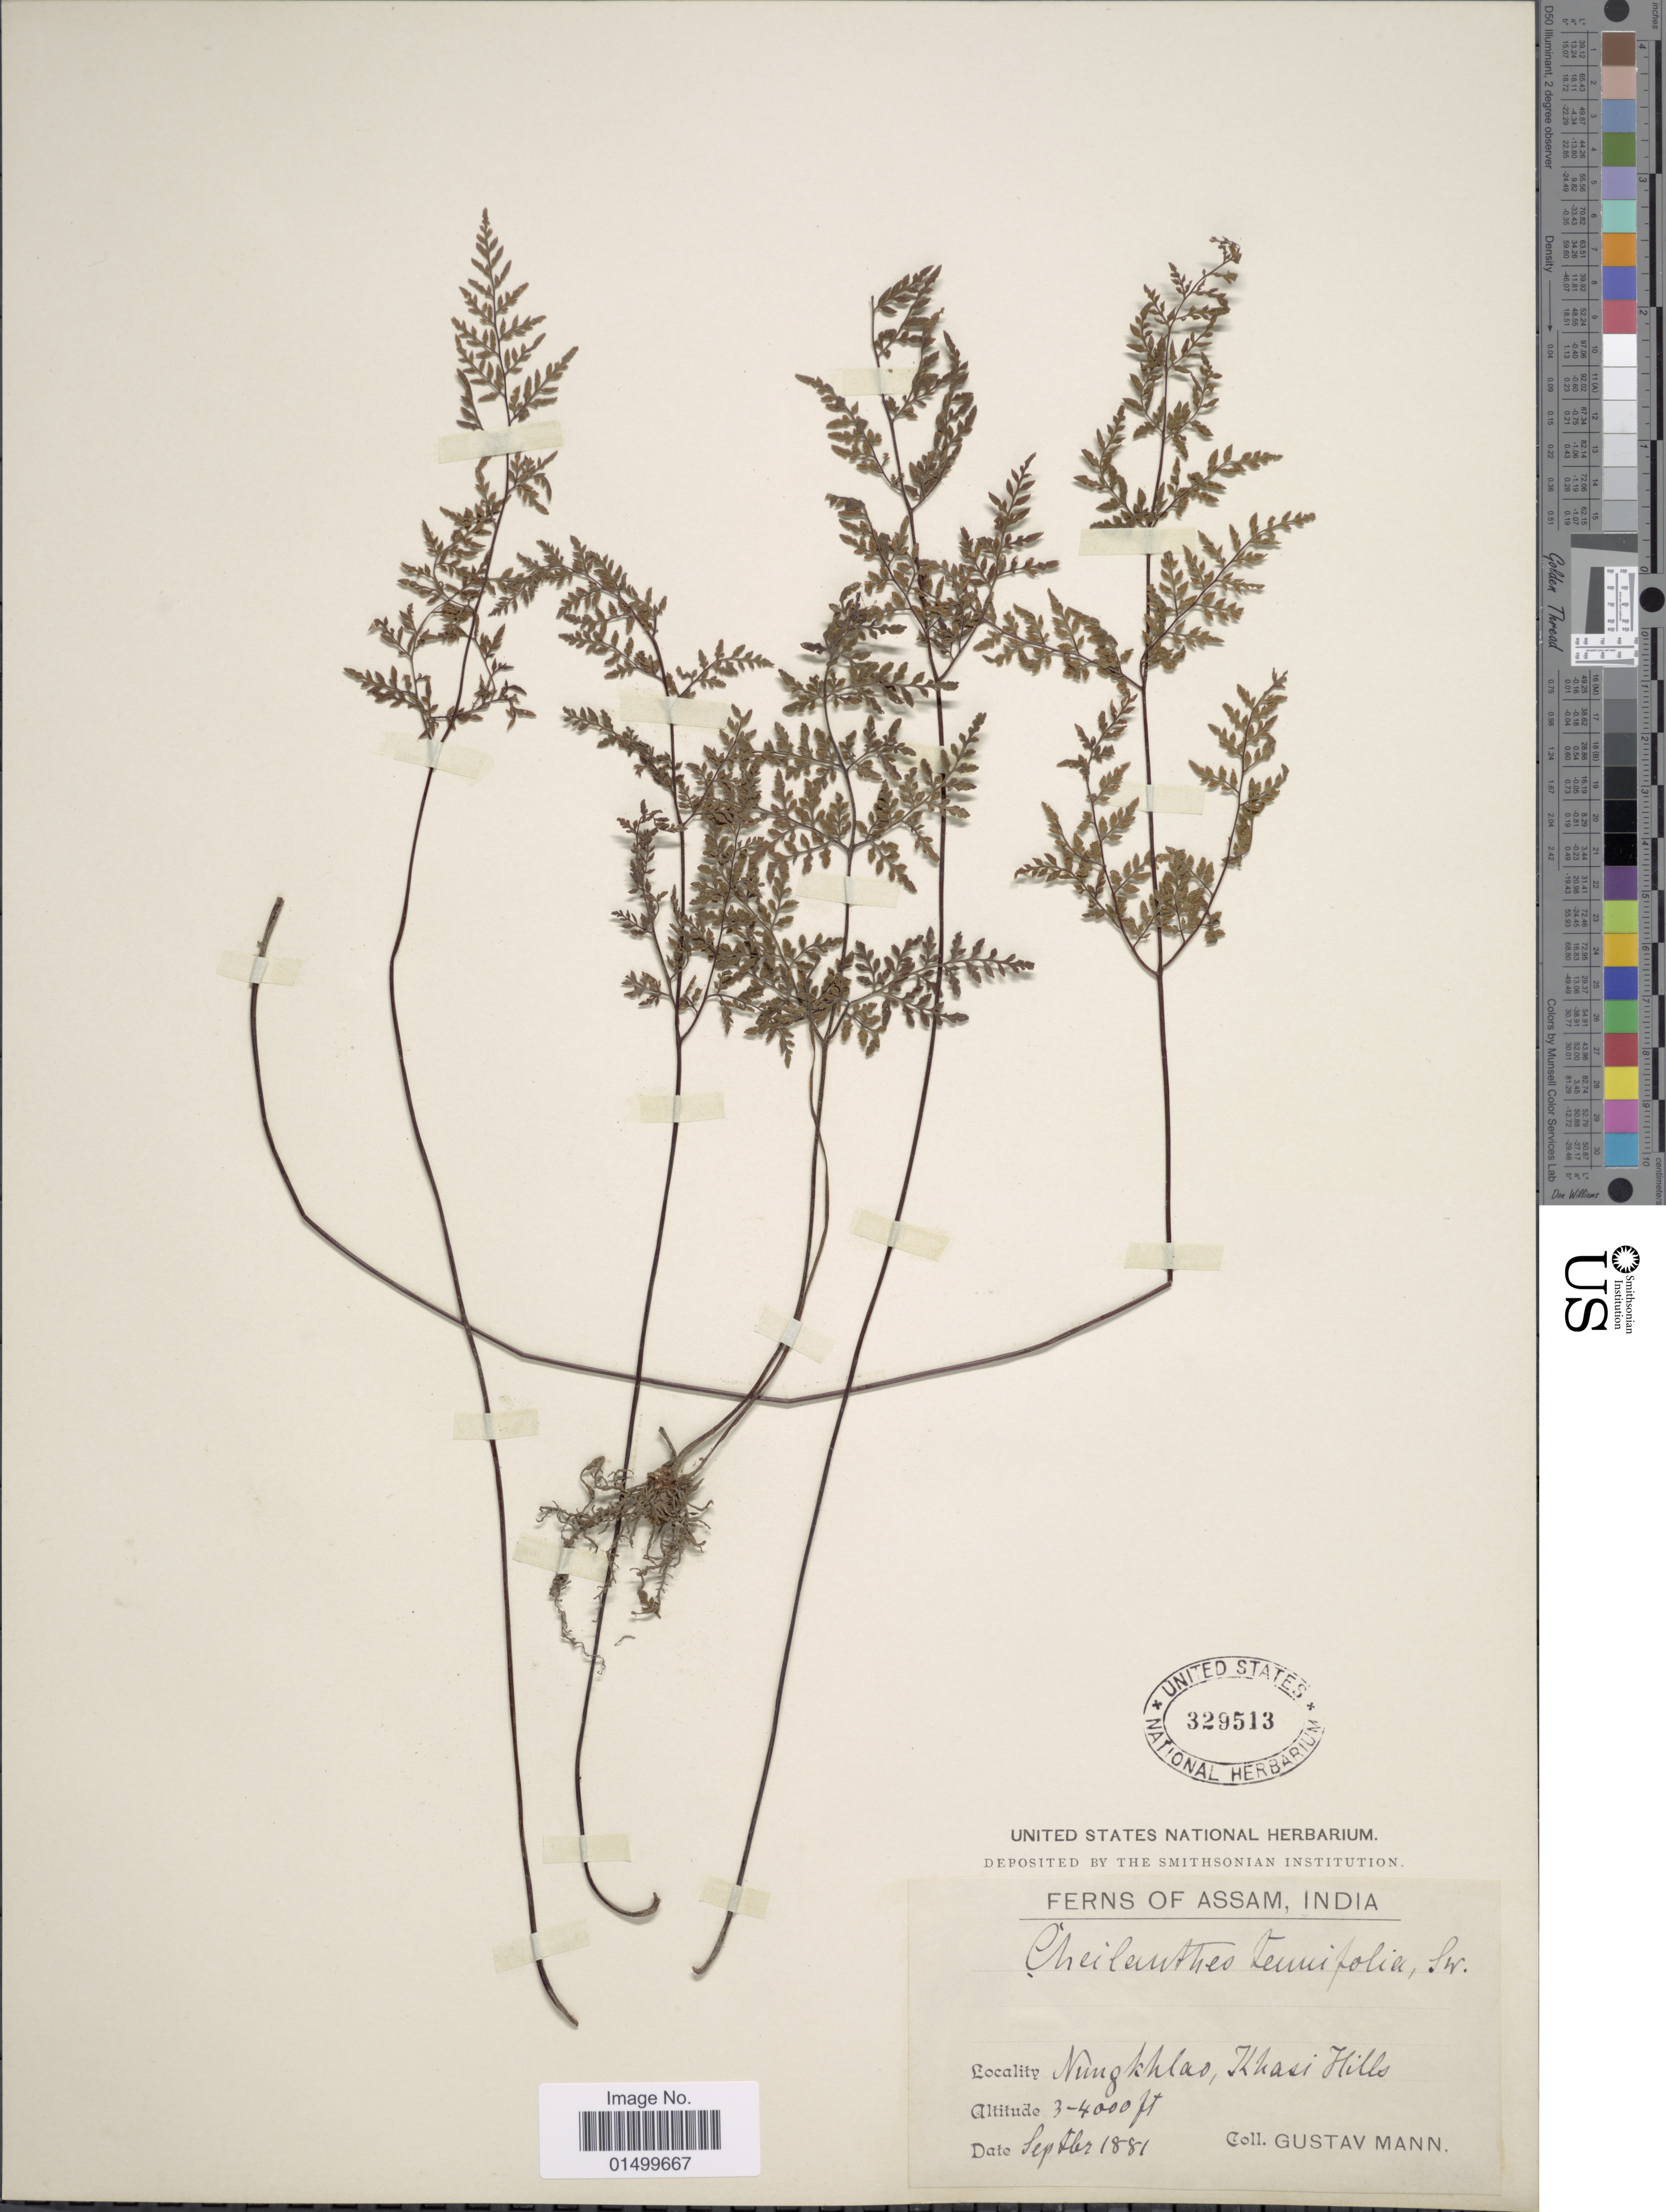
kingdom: Plantae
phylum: Tracheophyta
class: Polypodiopsida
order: Polypodiales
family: Pteridaceae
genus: Cheilanthes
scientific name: Cheilanthes tenuifolia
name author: (Burm. f.) Sw.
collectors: Mann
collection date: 1881-09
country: India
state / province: Meghalaya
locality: Nungkhlas, Khasi Hills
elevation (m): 914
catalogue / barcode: US 329513